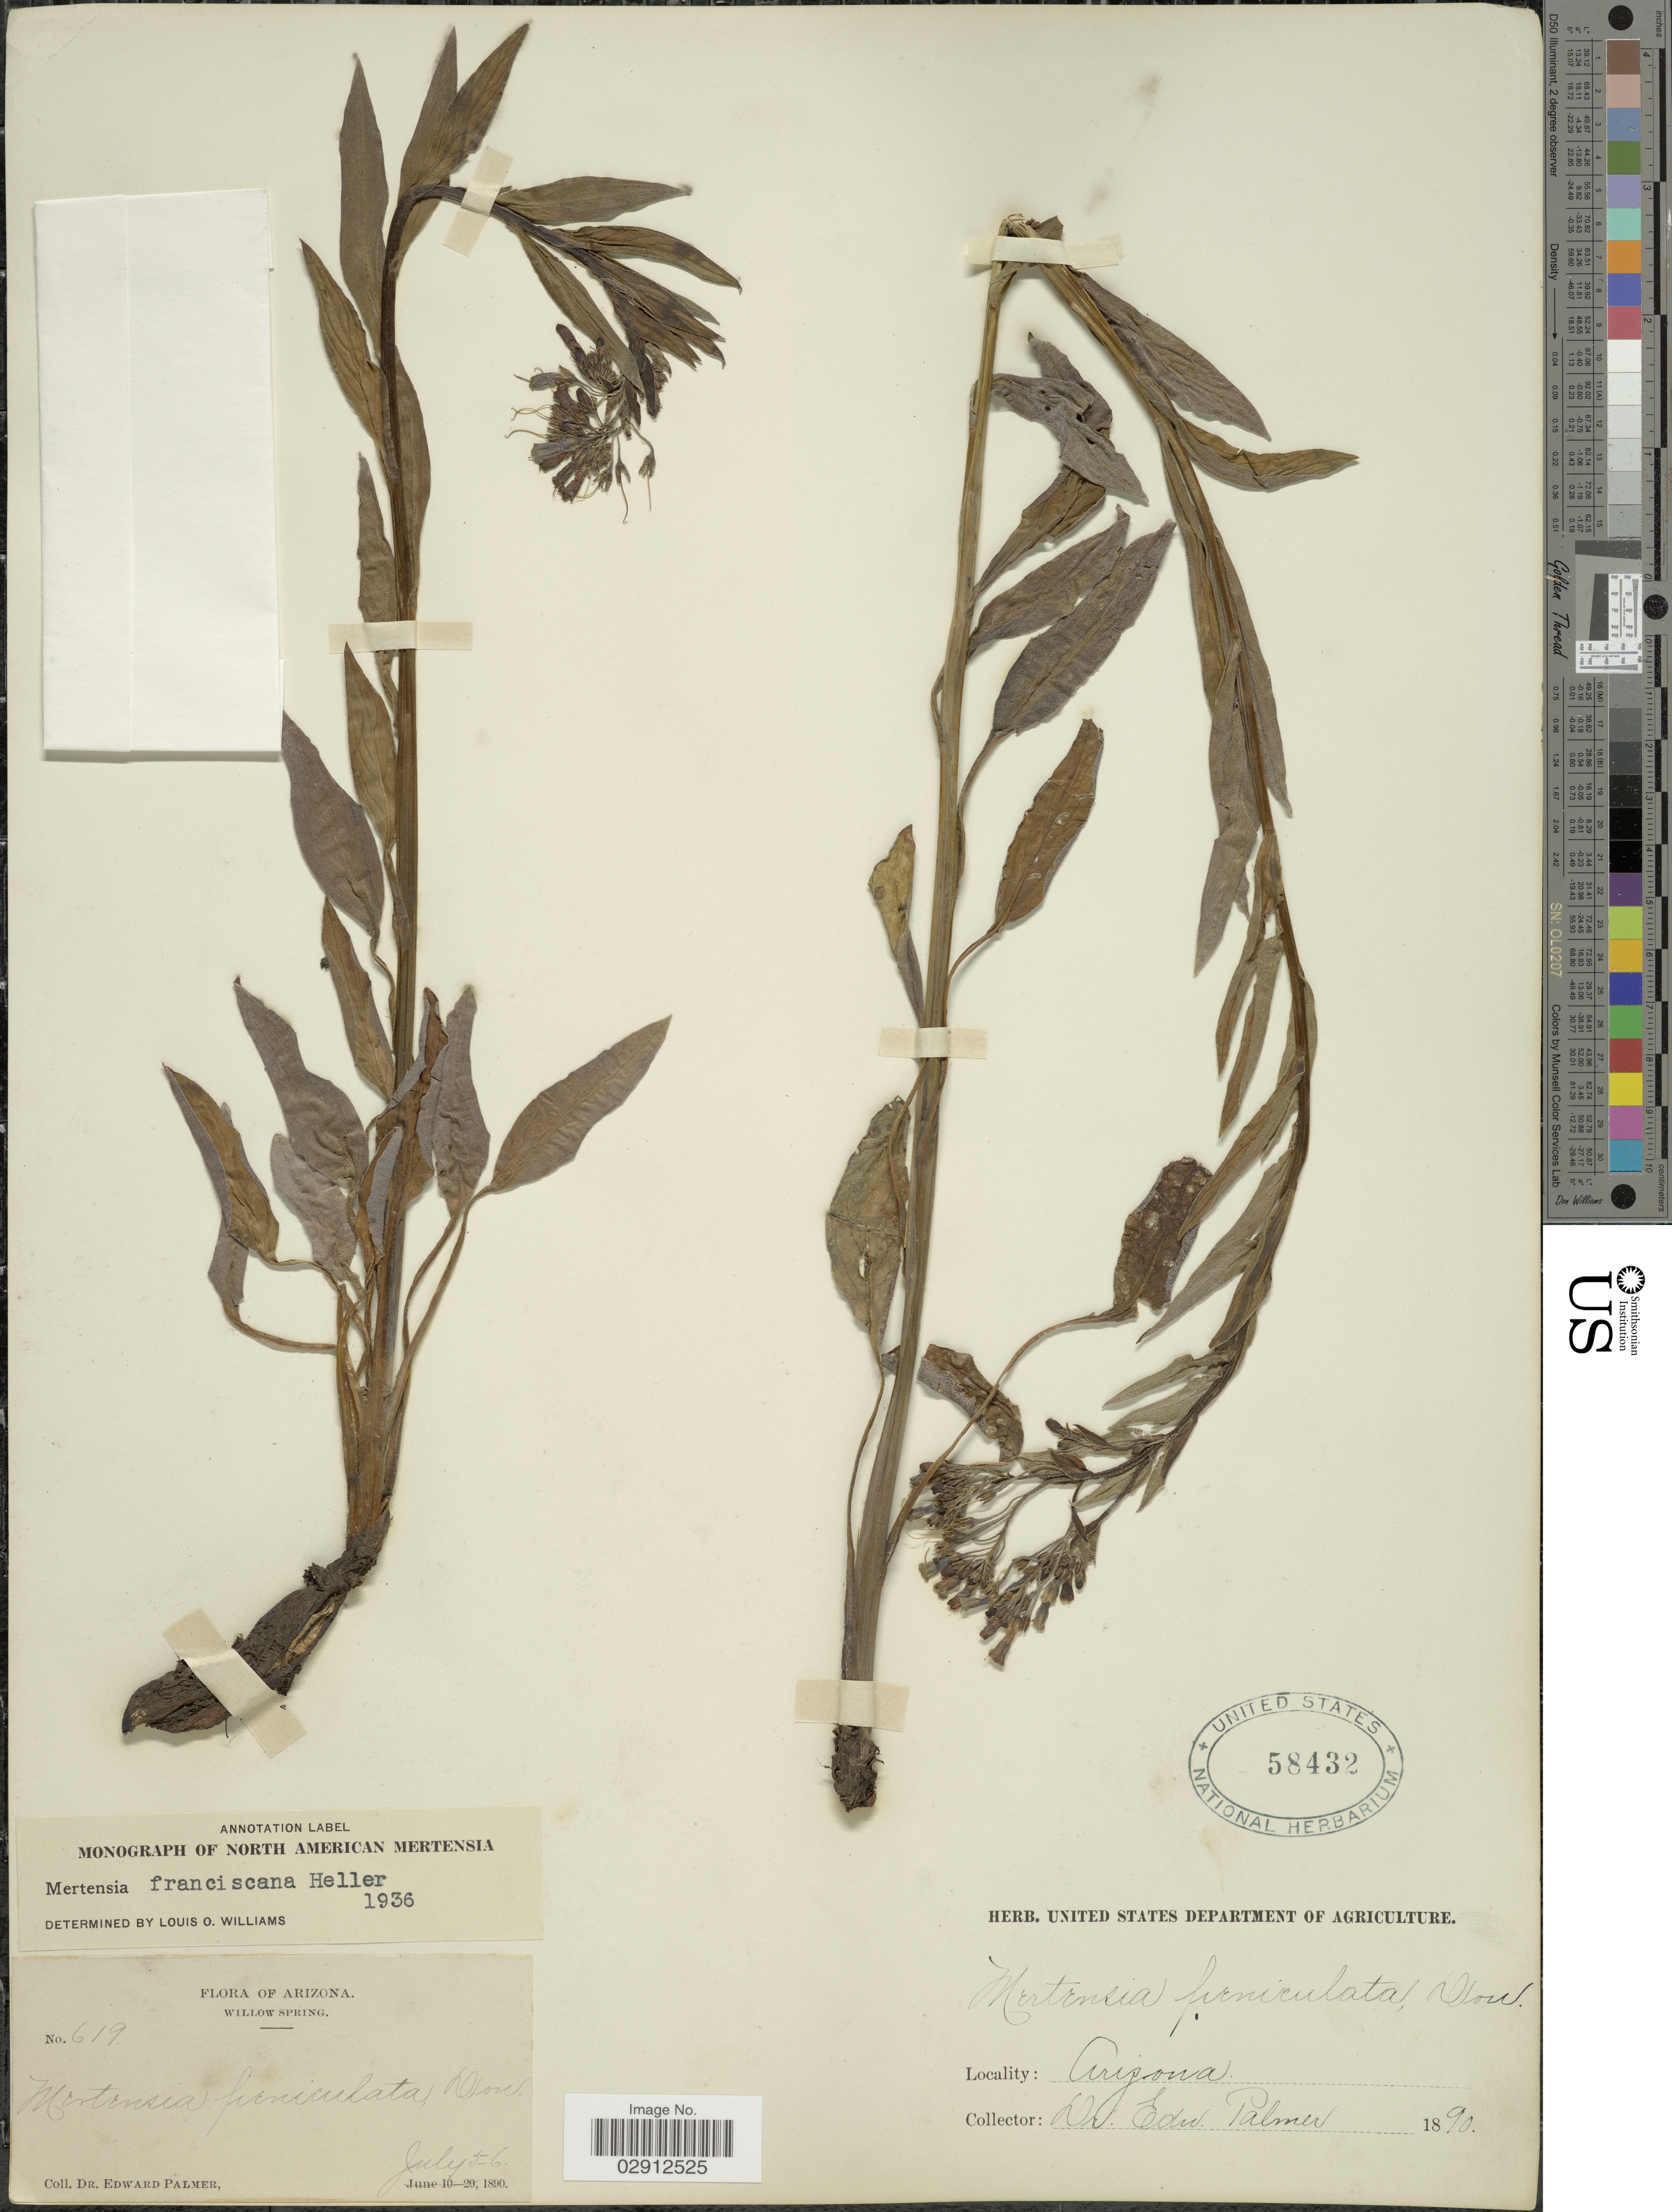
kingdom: Plantae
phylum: Tracheophyta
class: Magnoliopsida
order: Boraginales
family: Boraginaceae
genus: Mertensia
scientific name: Mertensia franciscana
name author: A. Heller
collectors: E. Palmer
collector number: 619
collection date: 1890-07-05/1890-07-06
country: United States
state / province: Arizona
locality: Willow Spring.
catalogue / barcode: US 58432